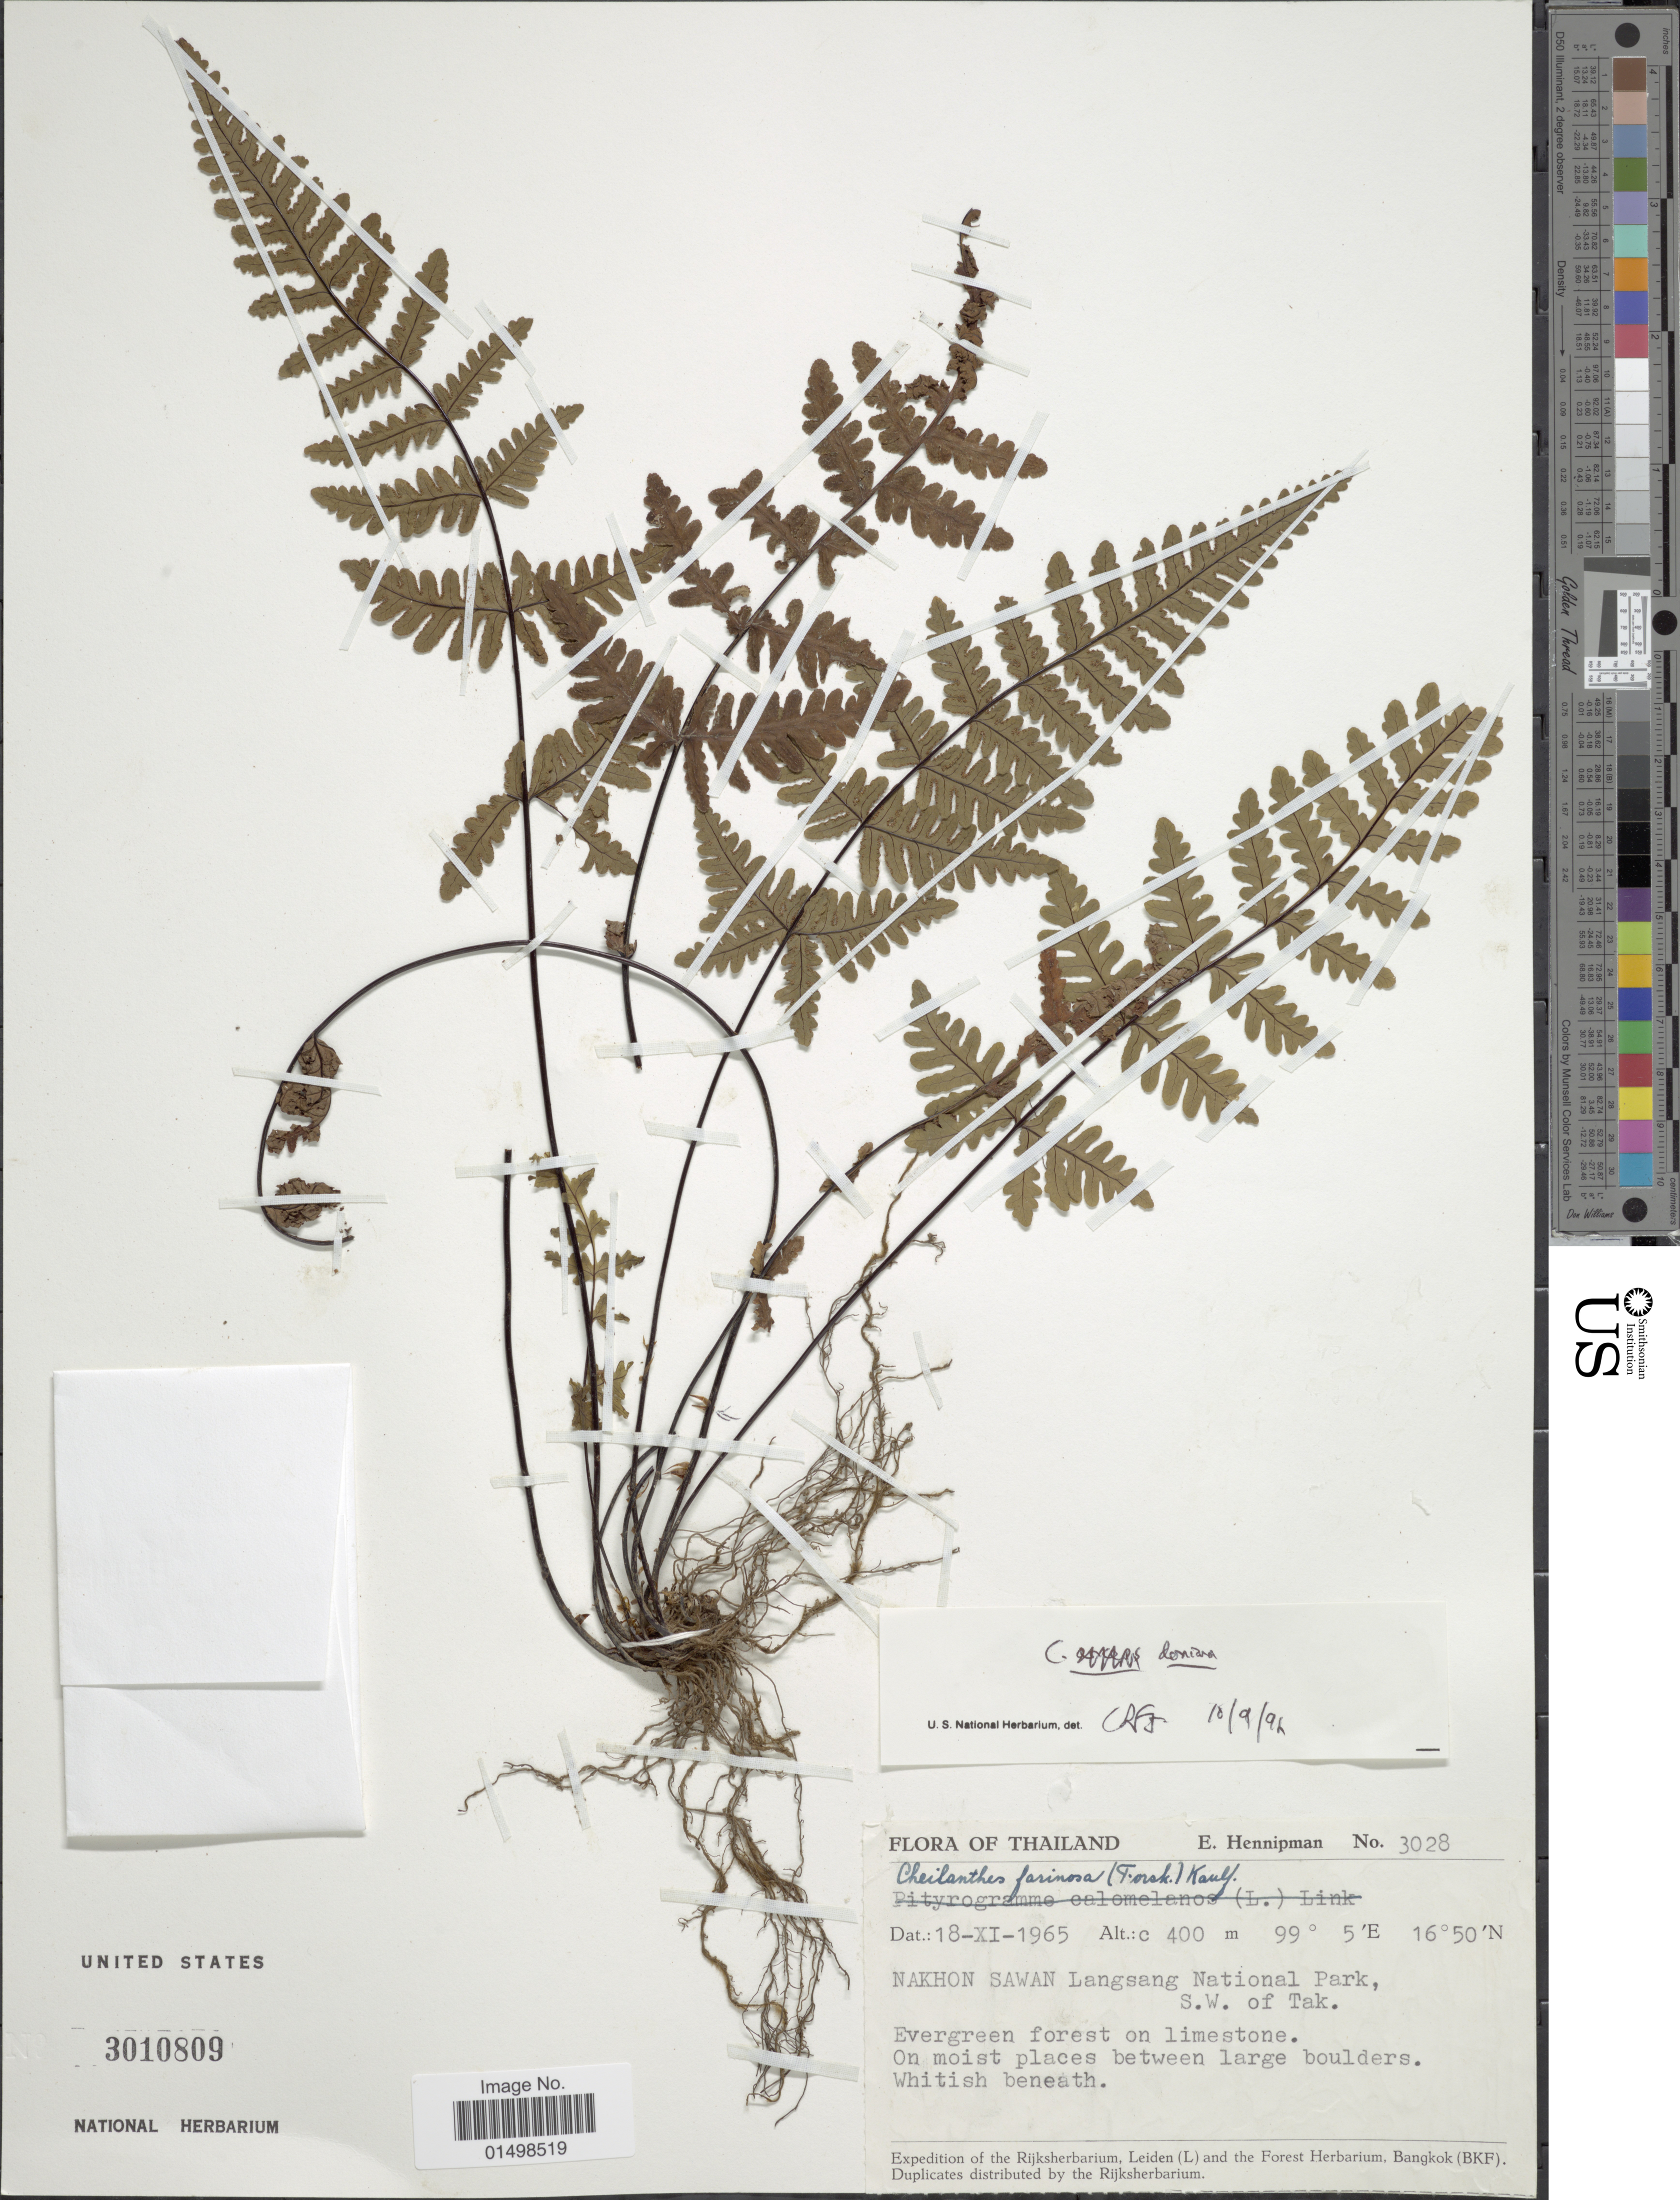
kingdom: Plantae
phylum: Tracheophyta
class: Polypodiopsida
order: Polypodiales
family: Pteridaceae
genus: Aleuritopteris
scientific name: Aleuritopteris farinosa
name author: (Forssk.) Fée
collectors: E. Hennipman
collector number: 3028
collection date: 1965-11-18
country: Thailand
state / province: Nakhon Sawan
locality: Flora of Thailand, Nakhon Sawan Langsang National Park, S.W. of Tak.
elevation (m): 400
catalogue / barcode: US 3010809